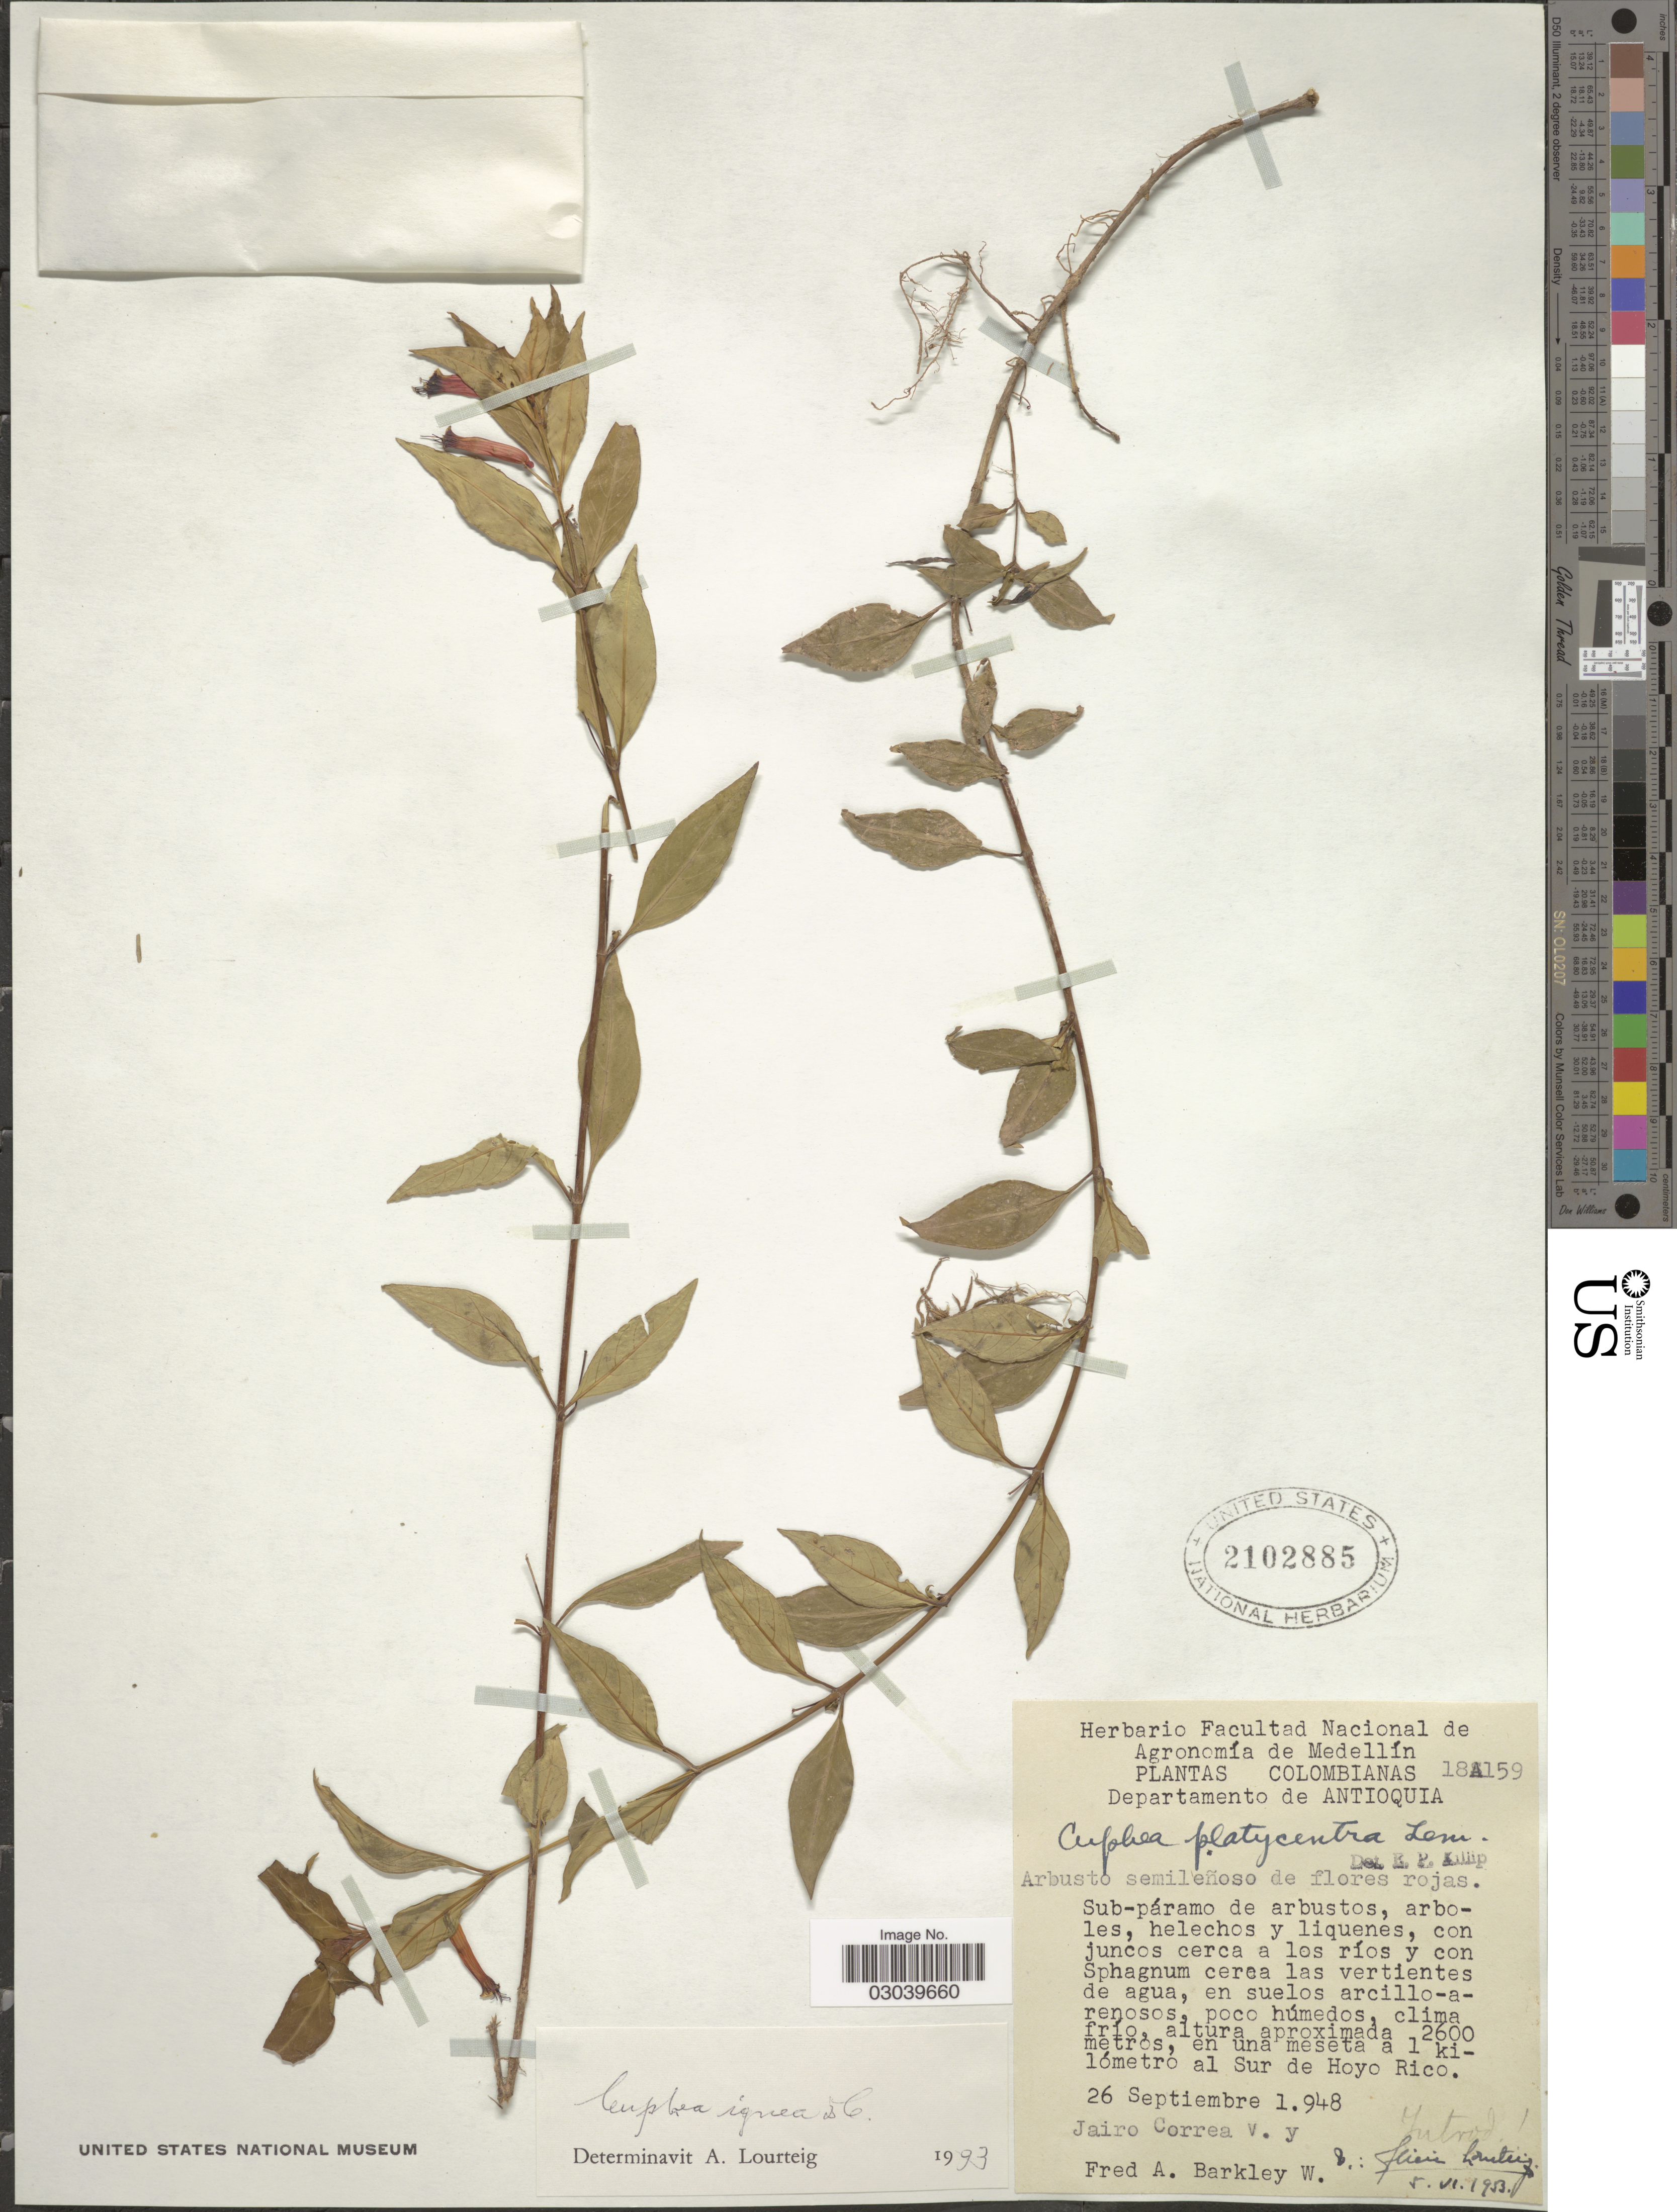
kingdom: Plantae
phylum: Tracheophyta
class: Magnoliopsida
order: Myrtales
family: Lythraceae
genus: Cuphea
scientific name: Cuphea ignea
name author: A. DC.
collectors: J. Correa V. & F. A. Barkley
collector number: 18A159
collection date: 1948-09-26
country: Colombia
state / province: Antioquia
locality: Departamento de Antioquia. En una meseta a 1 kilómetro al Sur de Hoyo Rico.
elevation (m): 2600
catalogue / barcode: US 2102885